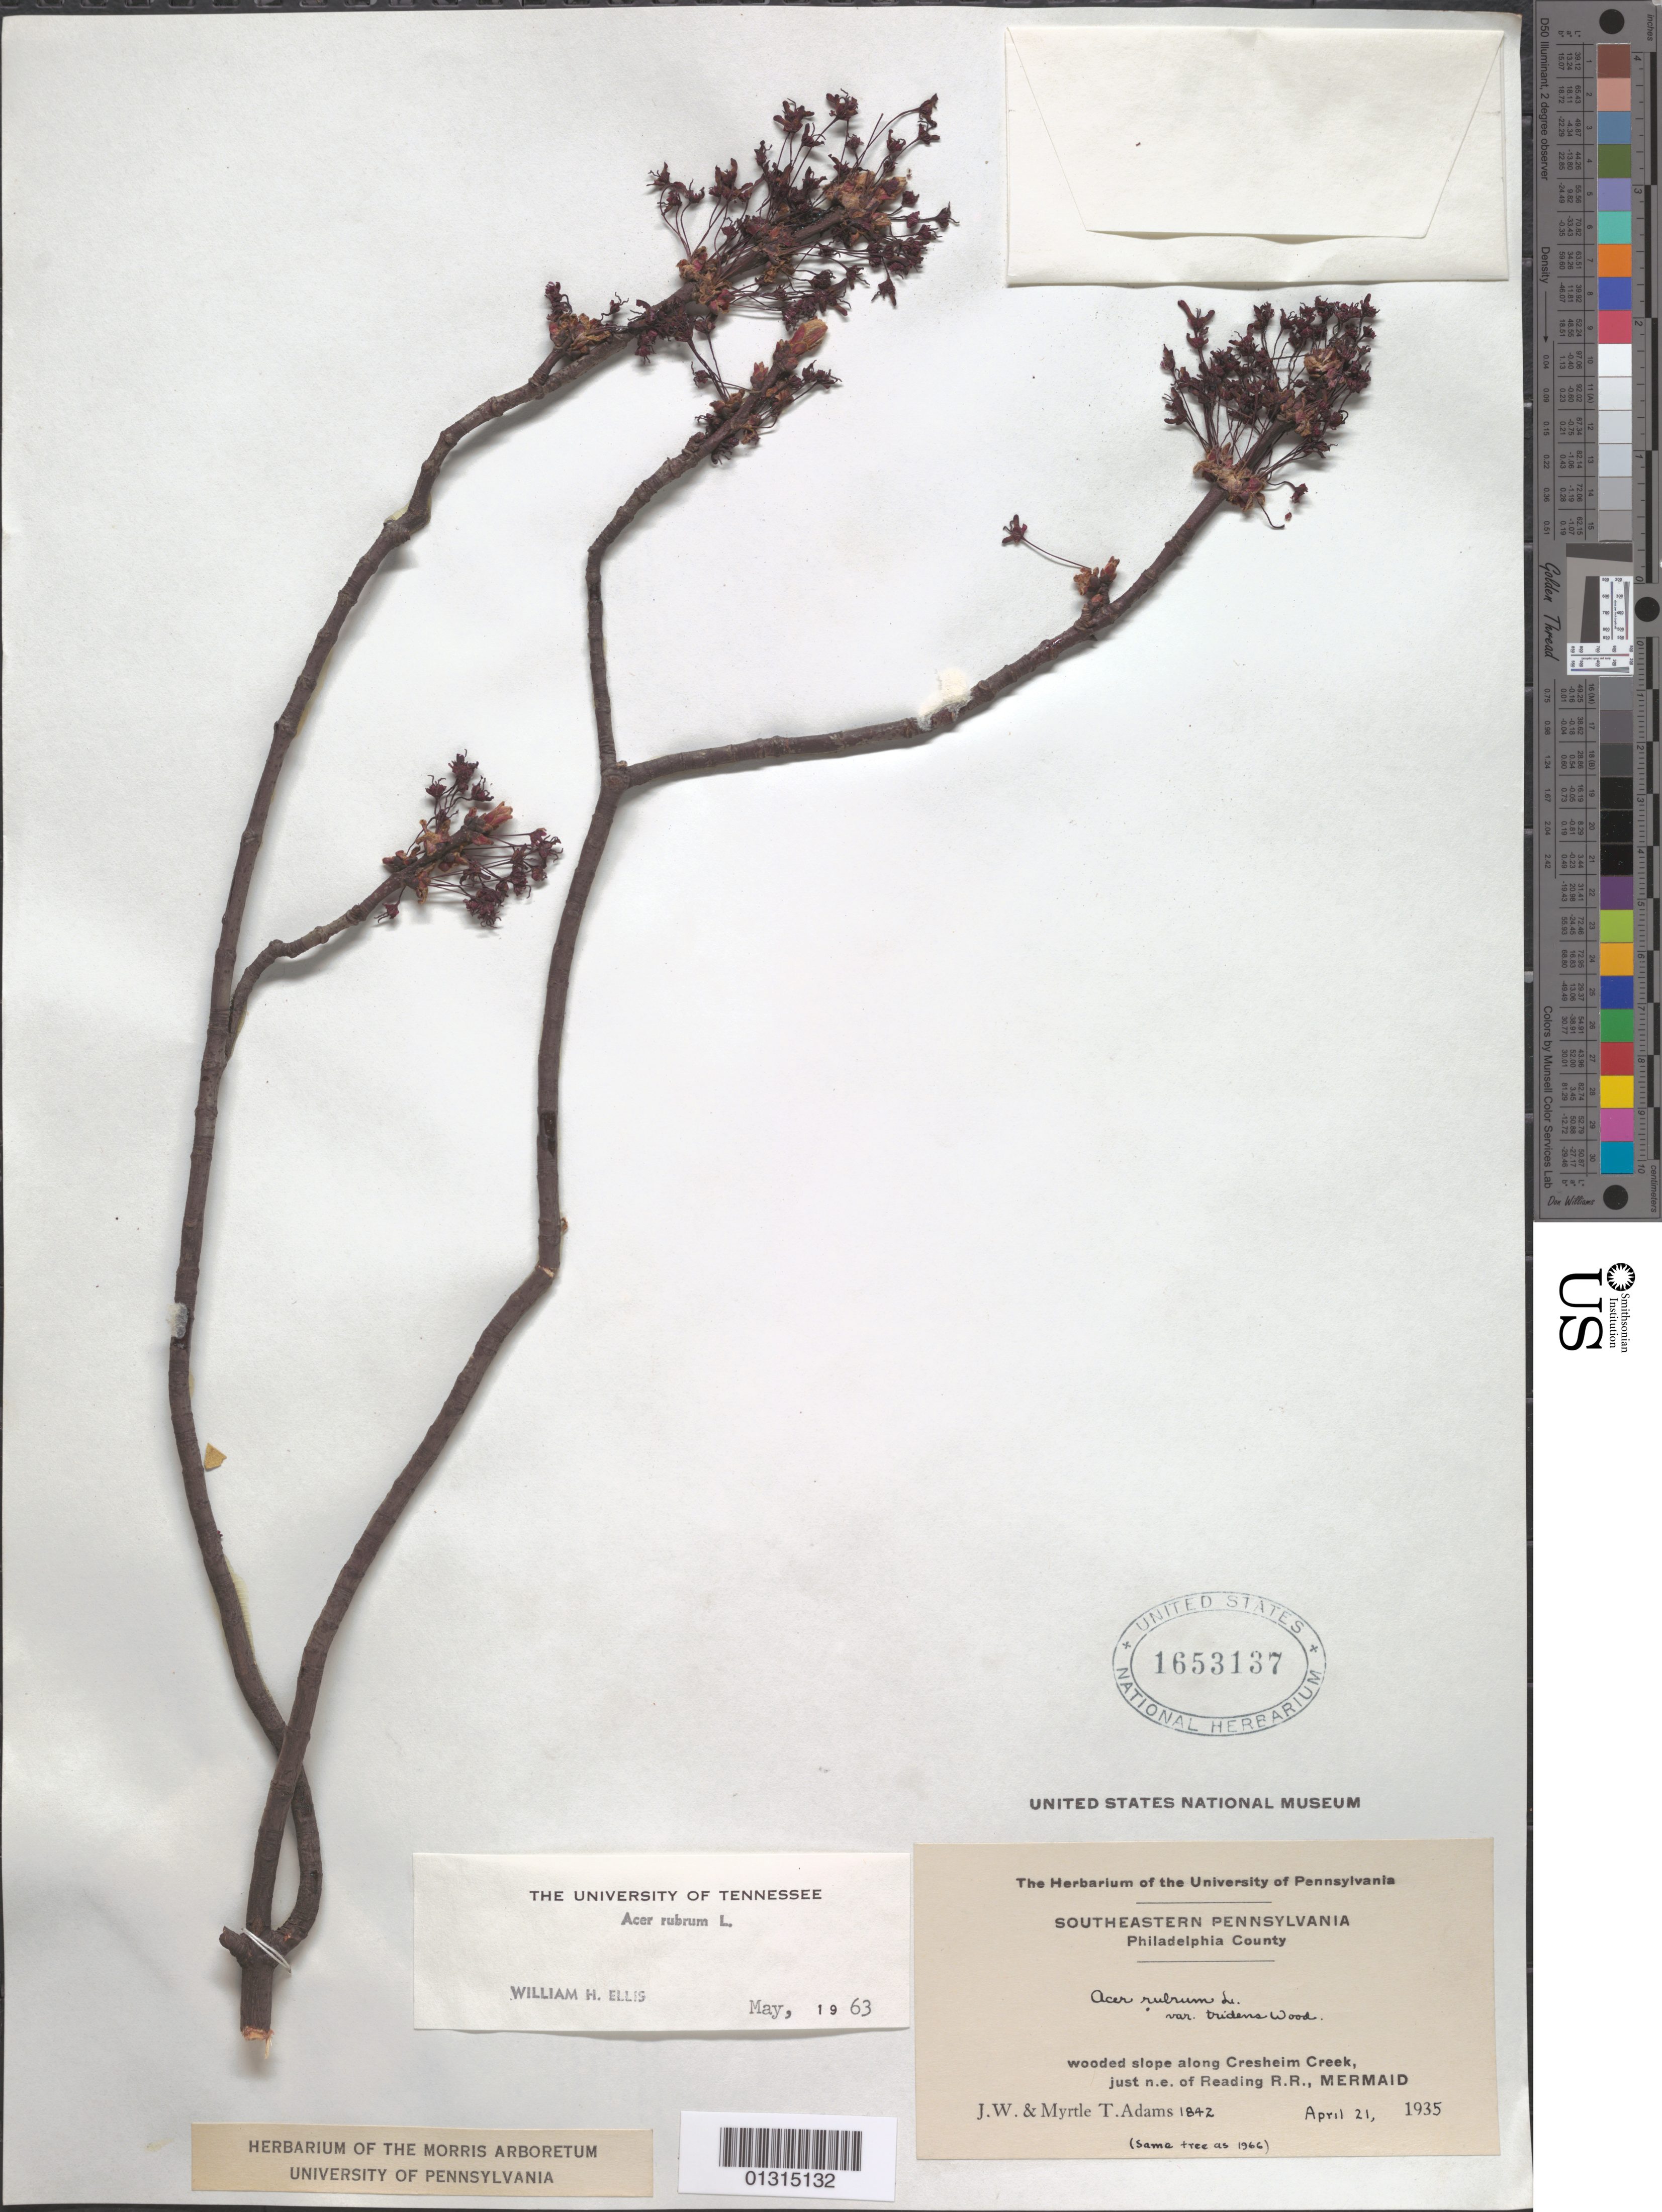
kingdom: Plantae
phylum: Tracheophyta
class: Magnoliopsida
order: Sapindales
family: Sapindaceae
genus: Acer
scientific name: Acer rubrum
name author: L.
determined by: Ellis, W. H.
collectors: J. W. Adams & M. T. Adams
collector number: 1842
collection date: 1935-04-21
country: United States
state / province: Pennsylvania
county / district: Philadelphia County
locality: Mermaid, along Cresheim Creek, just NE of Reading R.R.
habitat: Wooded slope along creek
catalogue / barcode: US 1653137